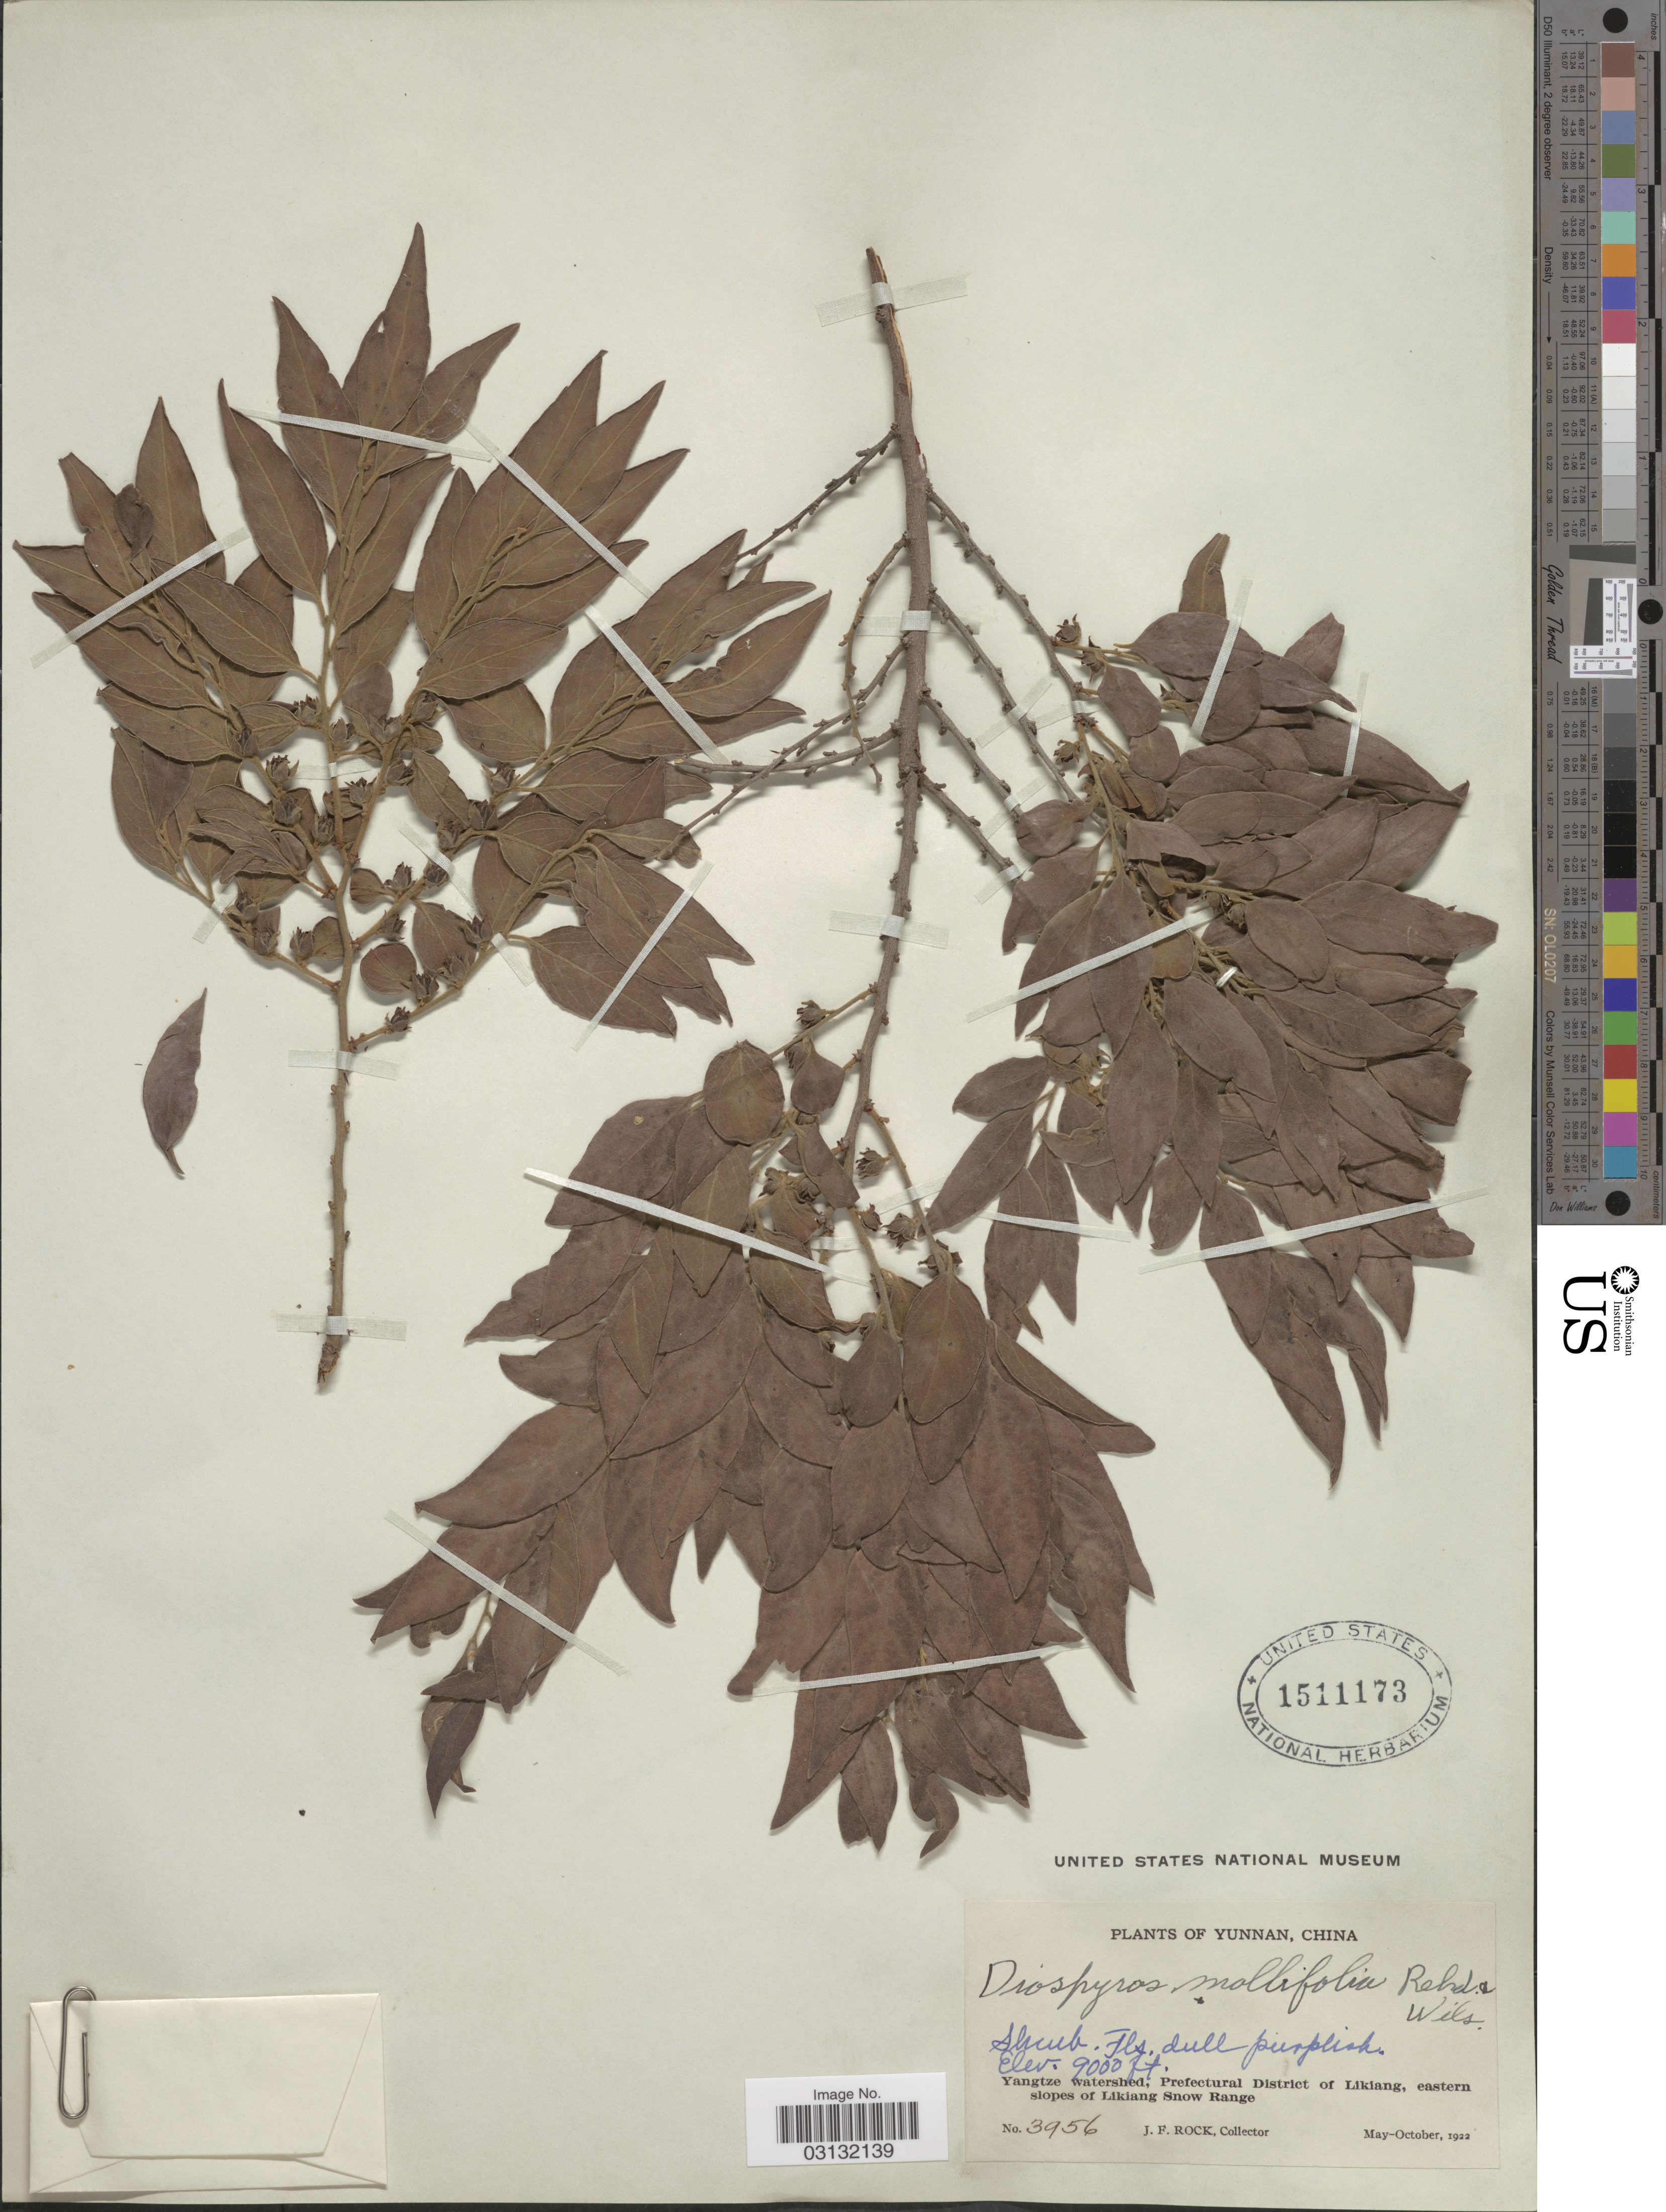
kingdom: Plantae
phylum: Tracheophyta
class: Magnoliopsida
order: Ericales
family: Ebenaceae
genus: Diospyros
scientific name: Diospyros mollifolia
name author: Rehder & E.H. Wilson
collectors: J. Rock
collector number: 3956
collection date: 1922-05/1922-10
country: China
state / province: Yunnan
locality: Yangtze watershed, Prefectural District of Likiang, eastern slopes of Likiang Snow Range.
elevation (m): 2743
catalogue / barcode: US 1511173